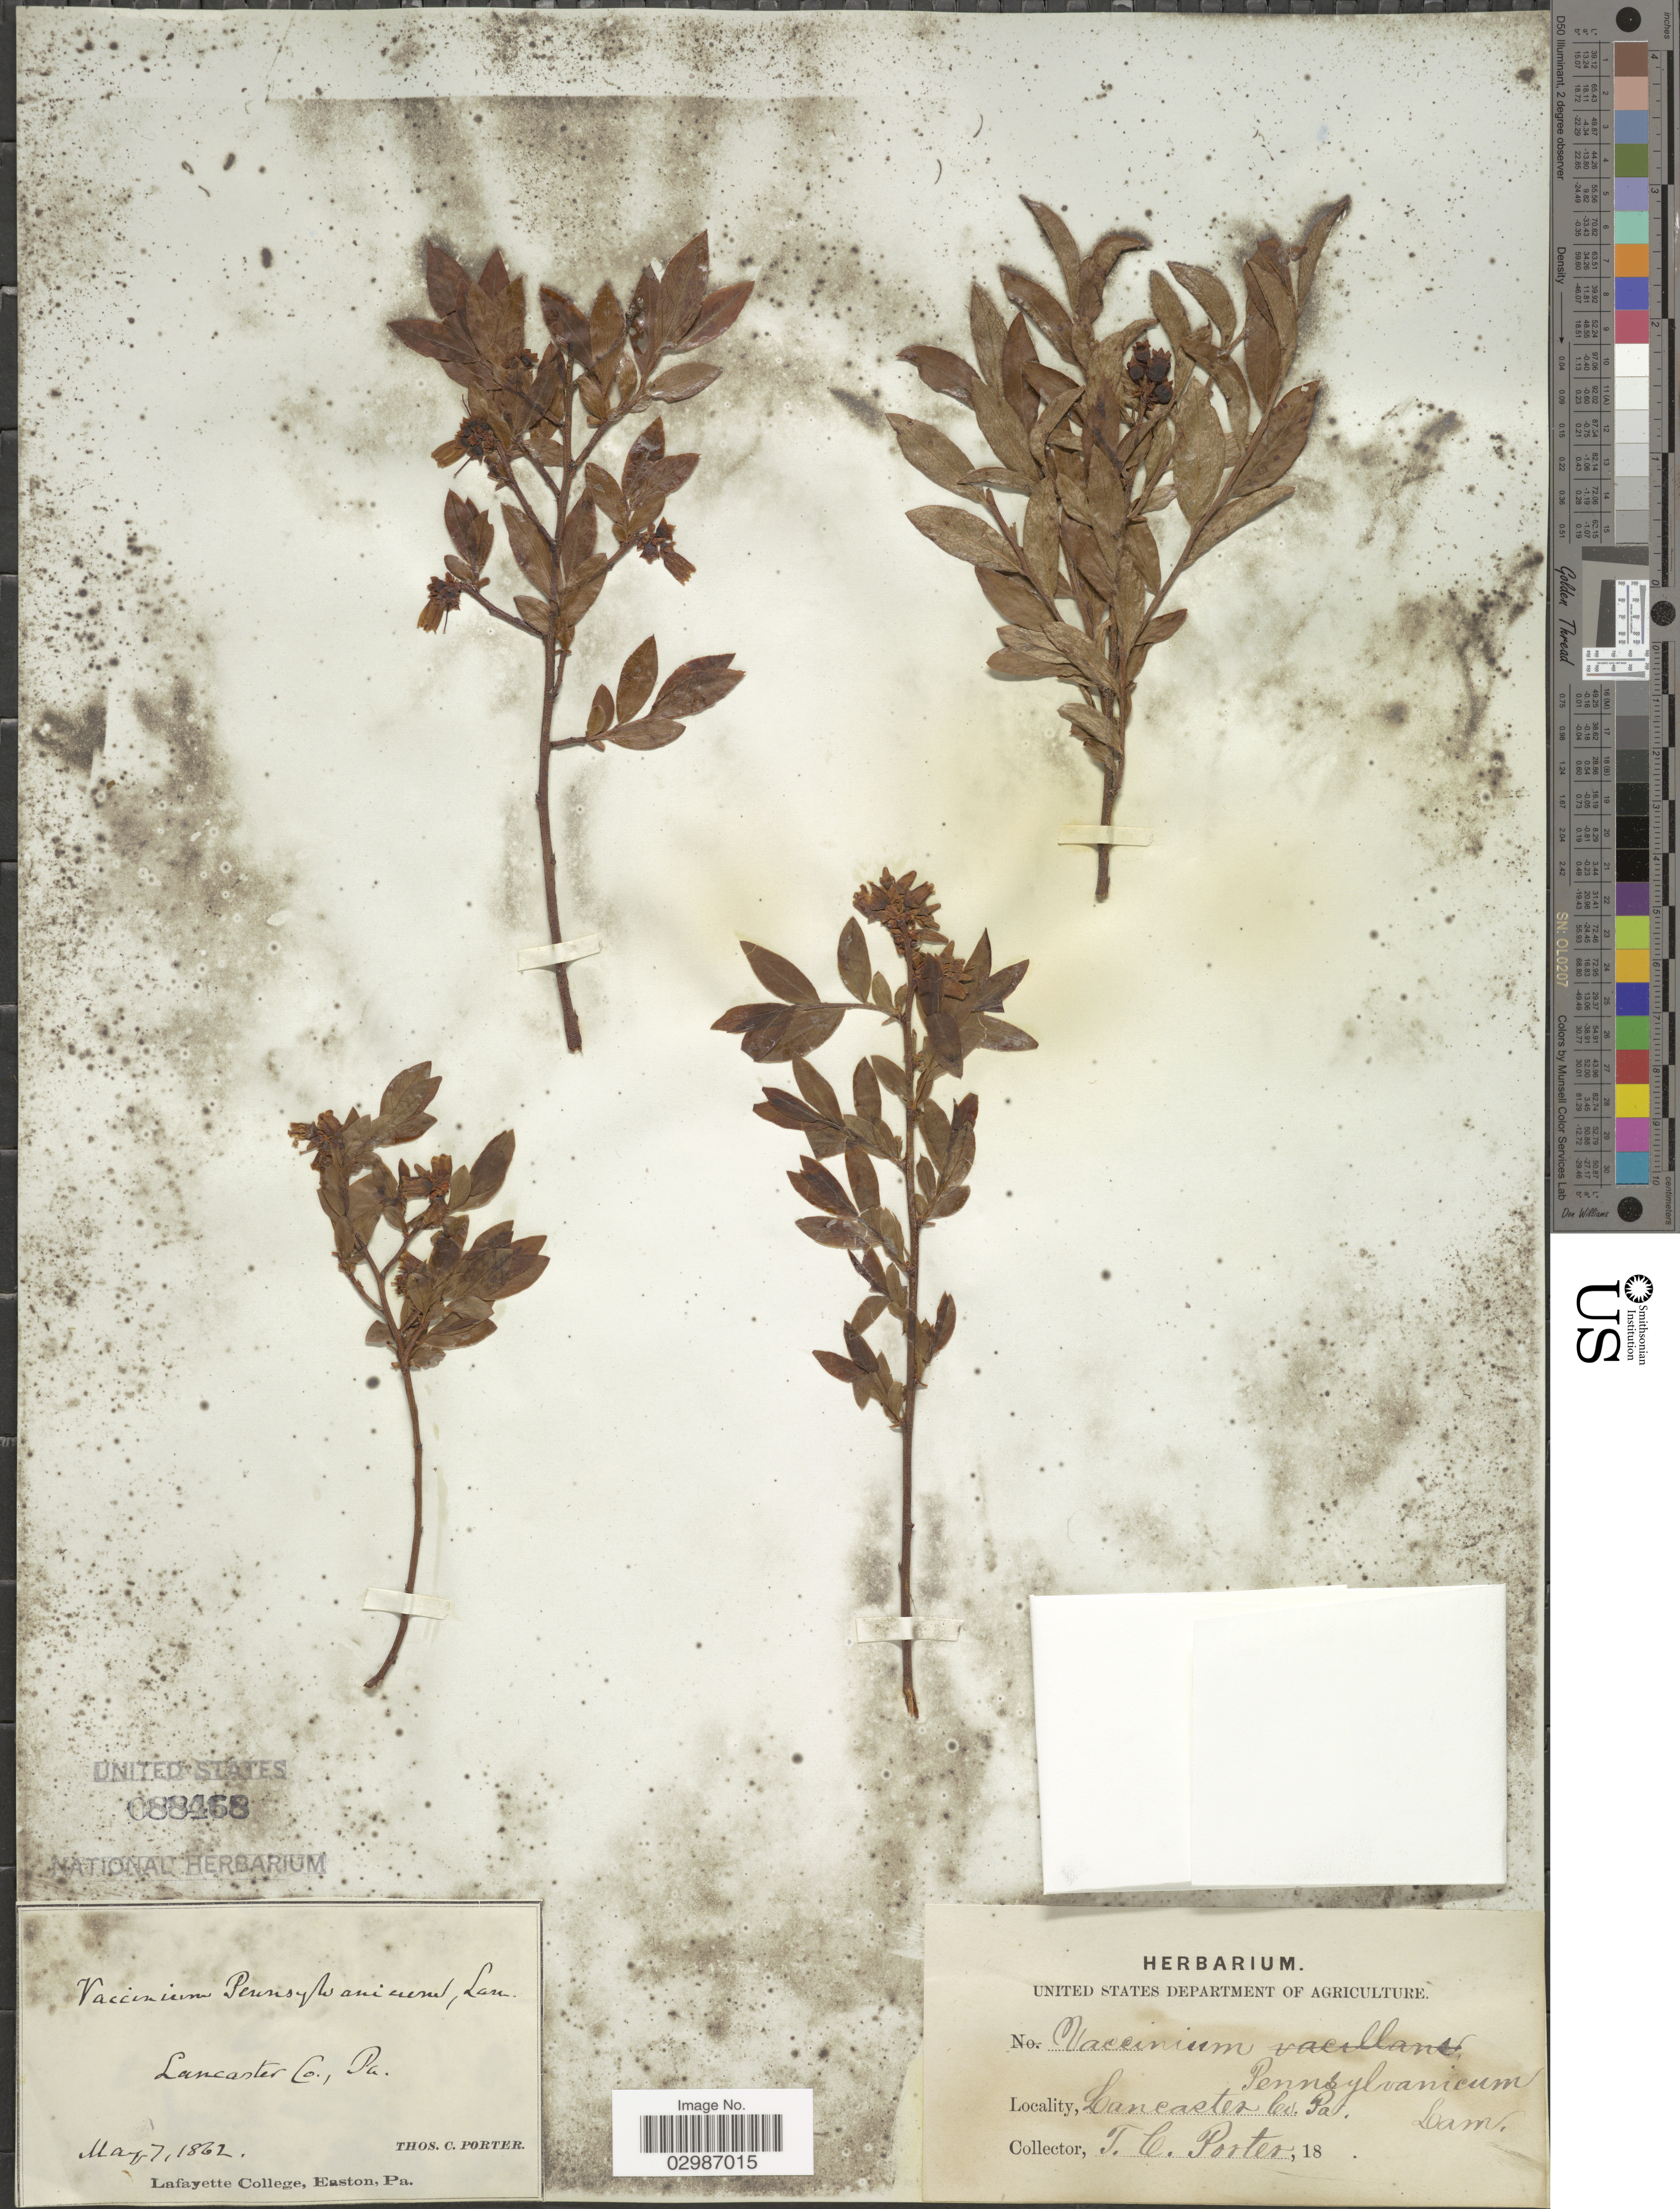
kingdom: Plantae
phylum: Tracheophyta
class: Magnoliopsida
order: Ericales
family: Ericaceae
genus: Vaccinium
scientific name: Vaccinium angustifolium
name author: Aiton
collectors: T. Porter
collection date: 1862-05-07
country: United States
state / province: Pennsylvania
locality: Lancaster Co., Pa.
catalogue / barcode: US 88468